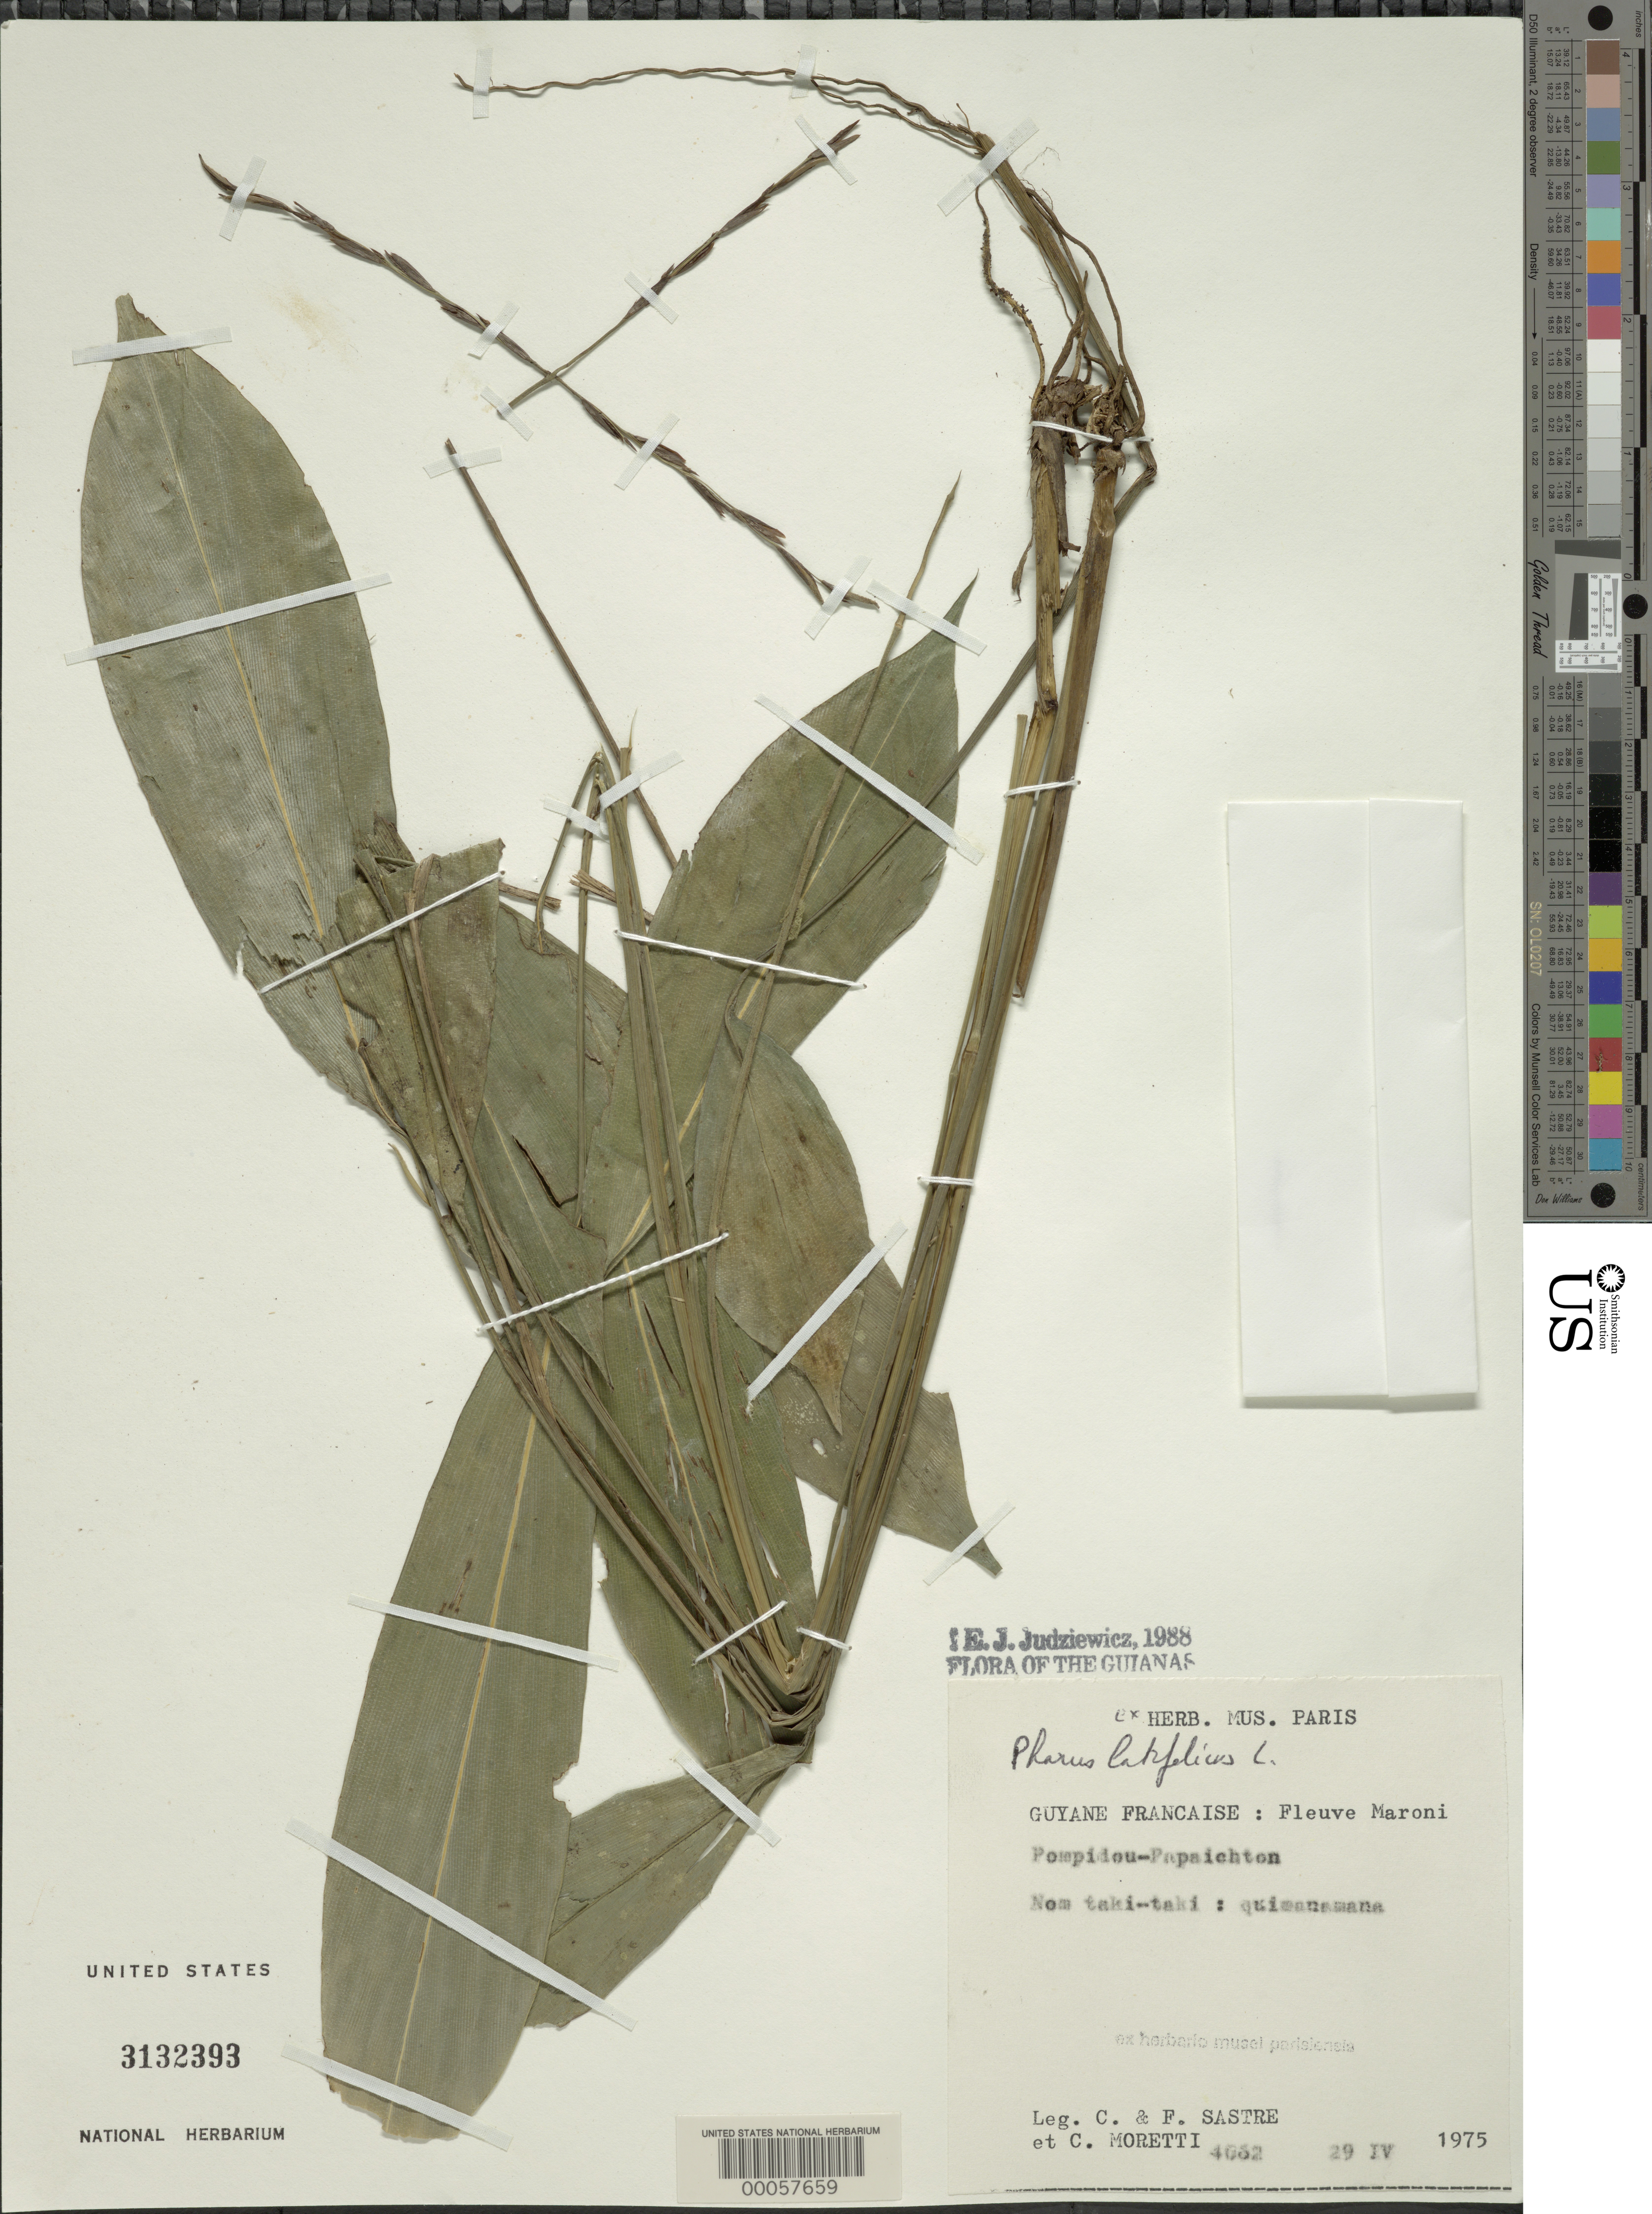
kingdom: Plantae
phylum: Tracheophyta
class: Liliopsida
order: Poales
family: Poaceae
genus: Pharus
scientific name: Pharus latifolius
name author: L.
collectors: C. H. L. Sastre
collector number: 4062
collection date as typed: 29 Apr 1975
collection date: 1975-04-29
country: French Guiana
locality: Fleuve maroni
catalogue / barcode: US 3132393